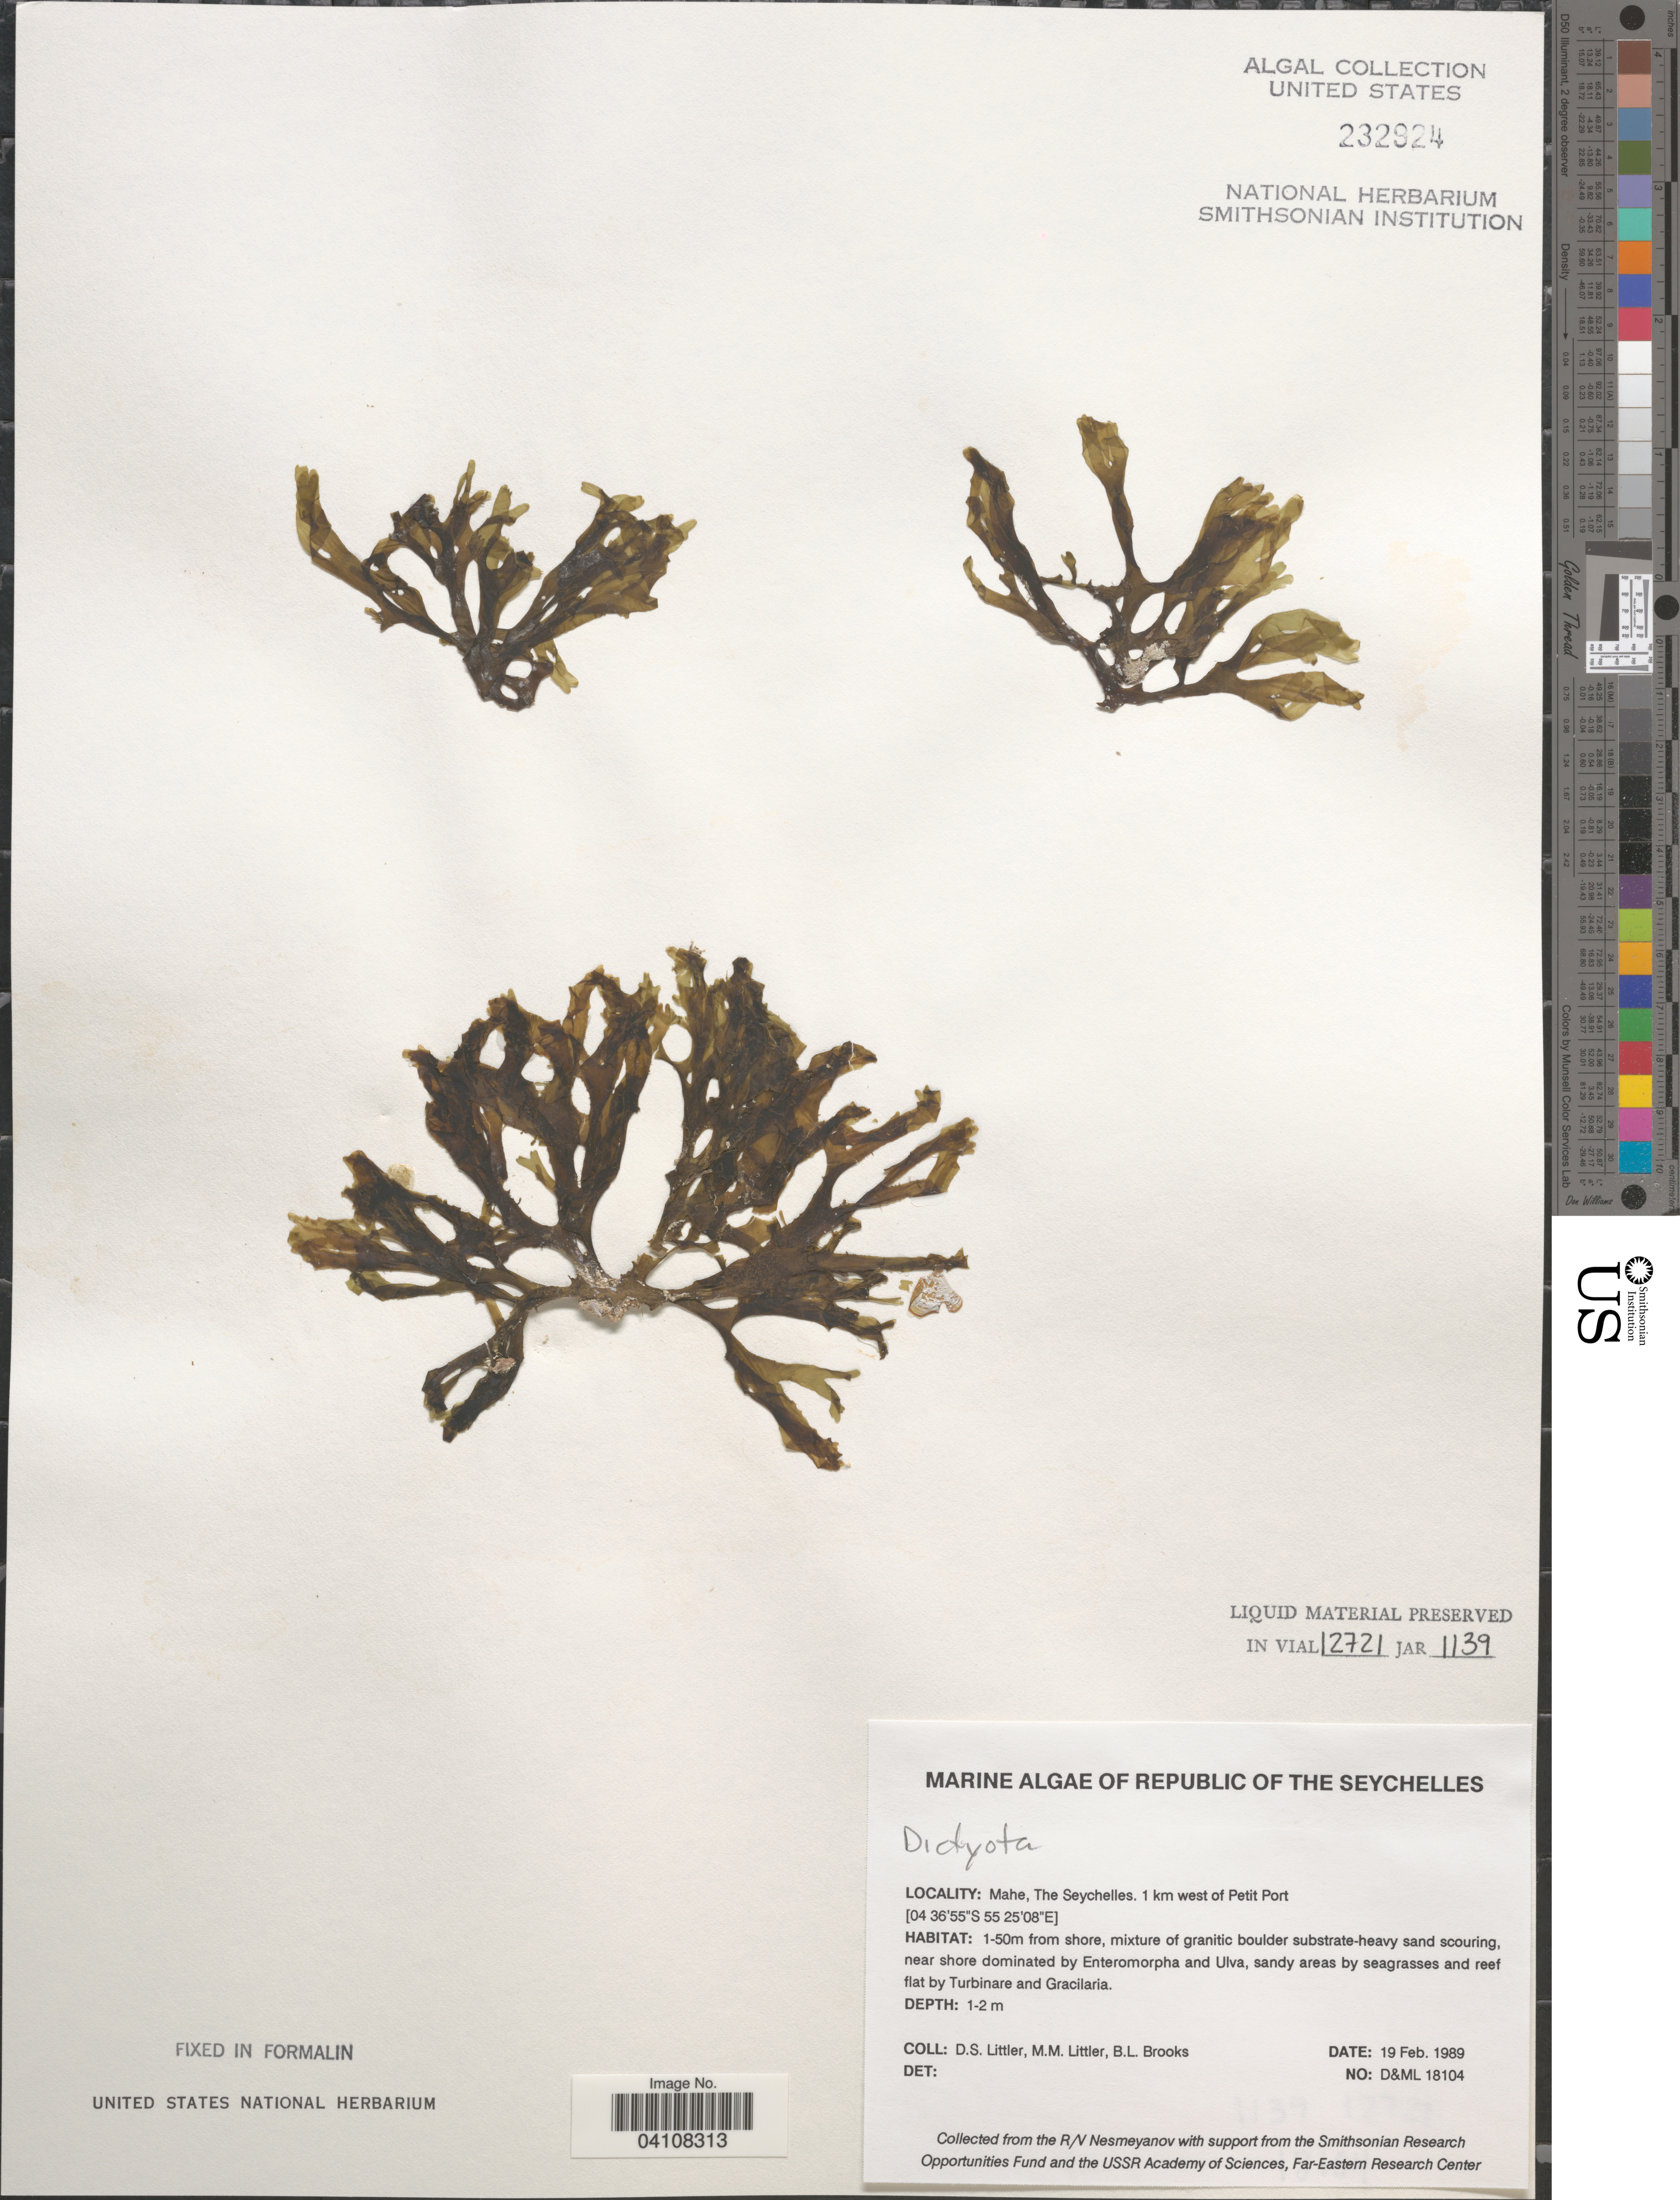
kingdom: Chromista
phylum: Ochrophyta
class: Phaeophyceae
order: Dictyotales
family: Dictyotaceae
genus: Dictyota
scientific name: Dictyota sp.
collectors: D. S. Littler & B. Brooks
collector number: D&ML18104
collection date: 1989-02-19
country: Seychelles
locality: Republic of The Seychelles. Mahe. 1 km west of Petit Port. 1-50m from shore.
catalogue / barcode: US 232924